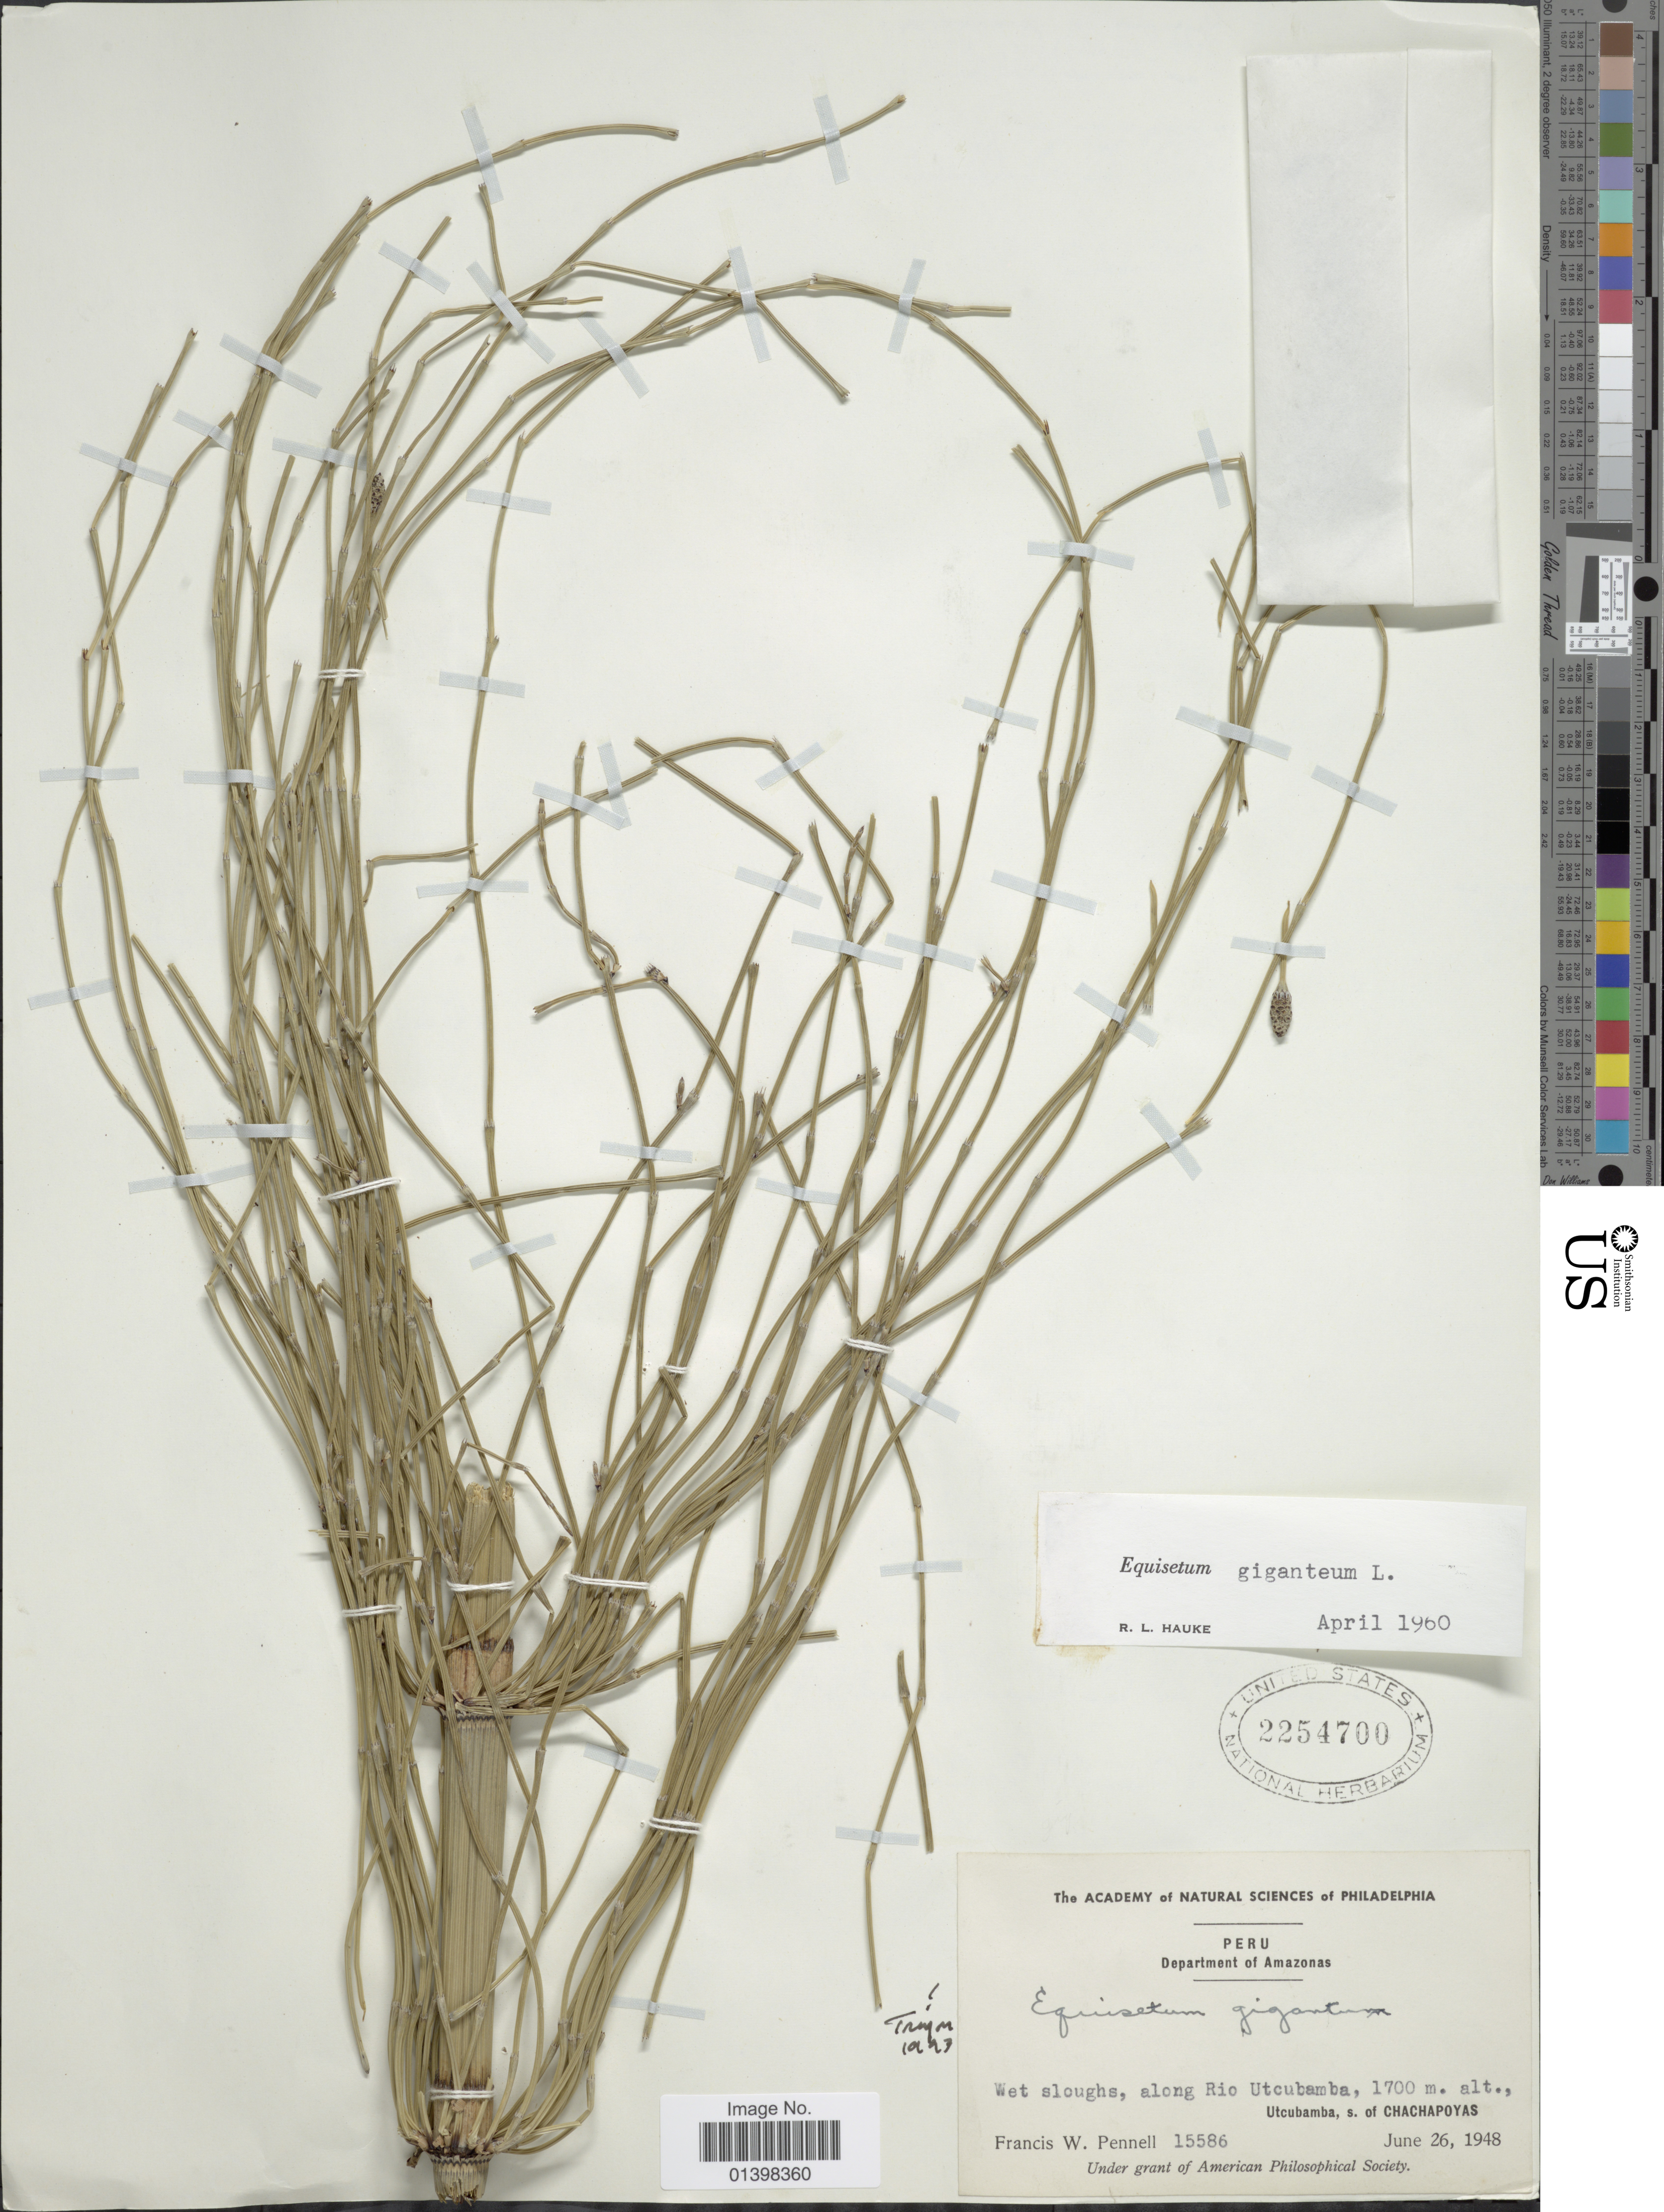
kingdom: Plantae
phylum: Tracheophyta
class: Polypodiopsida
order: Equisetales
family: Equisetaceae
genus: Equisetum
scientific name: Equisetum giganteum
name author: L.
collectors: F. W. Pennell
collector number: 15586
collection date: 1948-06-26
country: Peru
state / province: Amazonas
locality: Wet sloughs, along Rio Utcubamba, S of Chachapoyas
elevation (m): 1700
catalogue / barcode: US 2254700